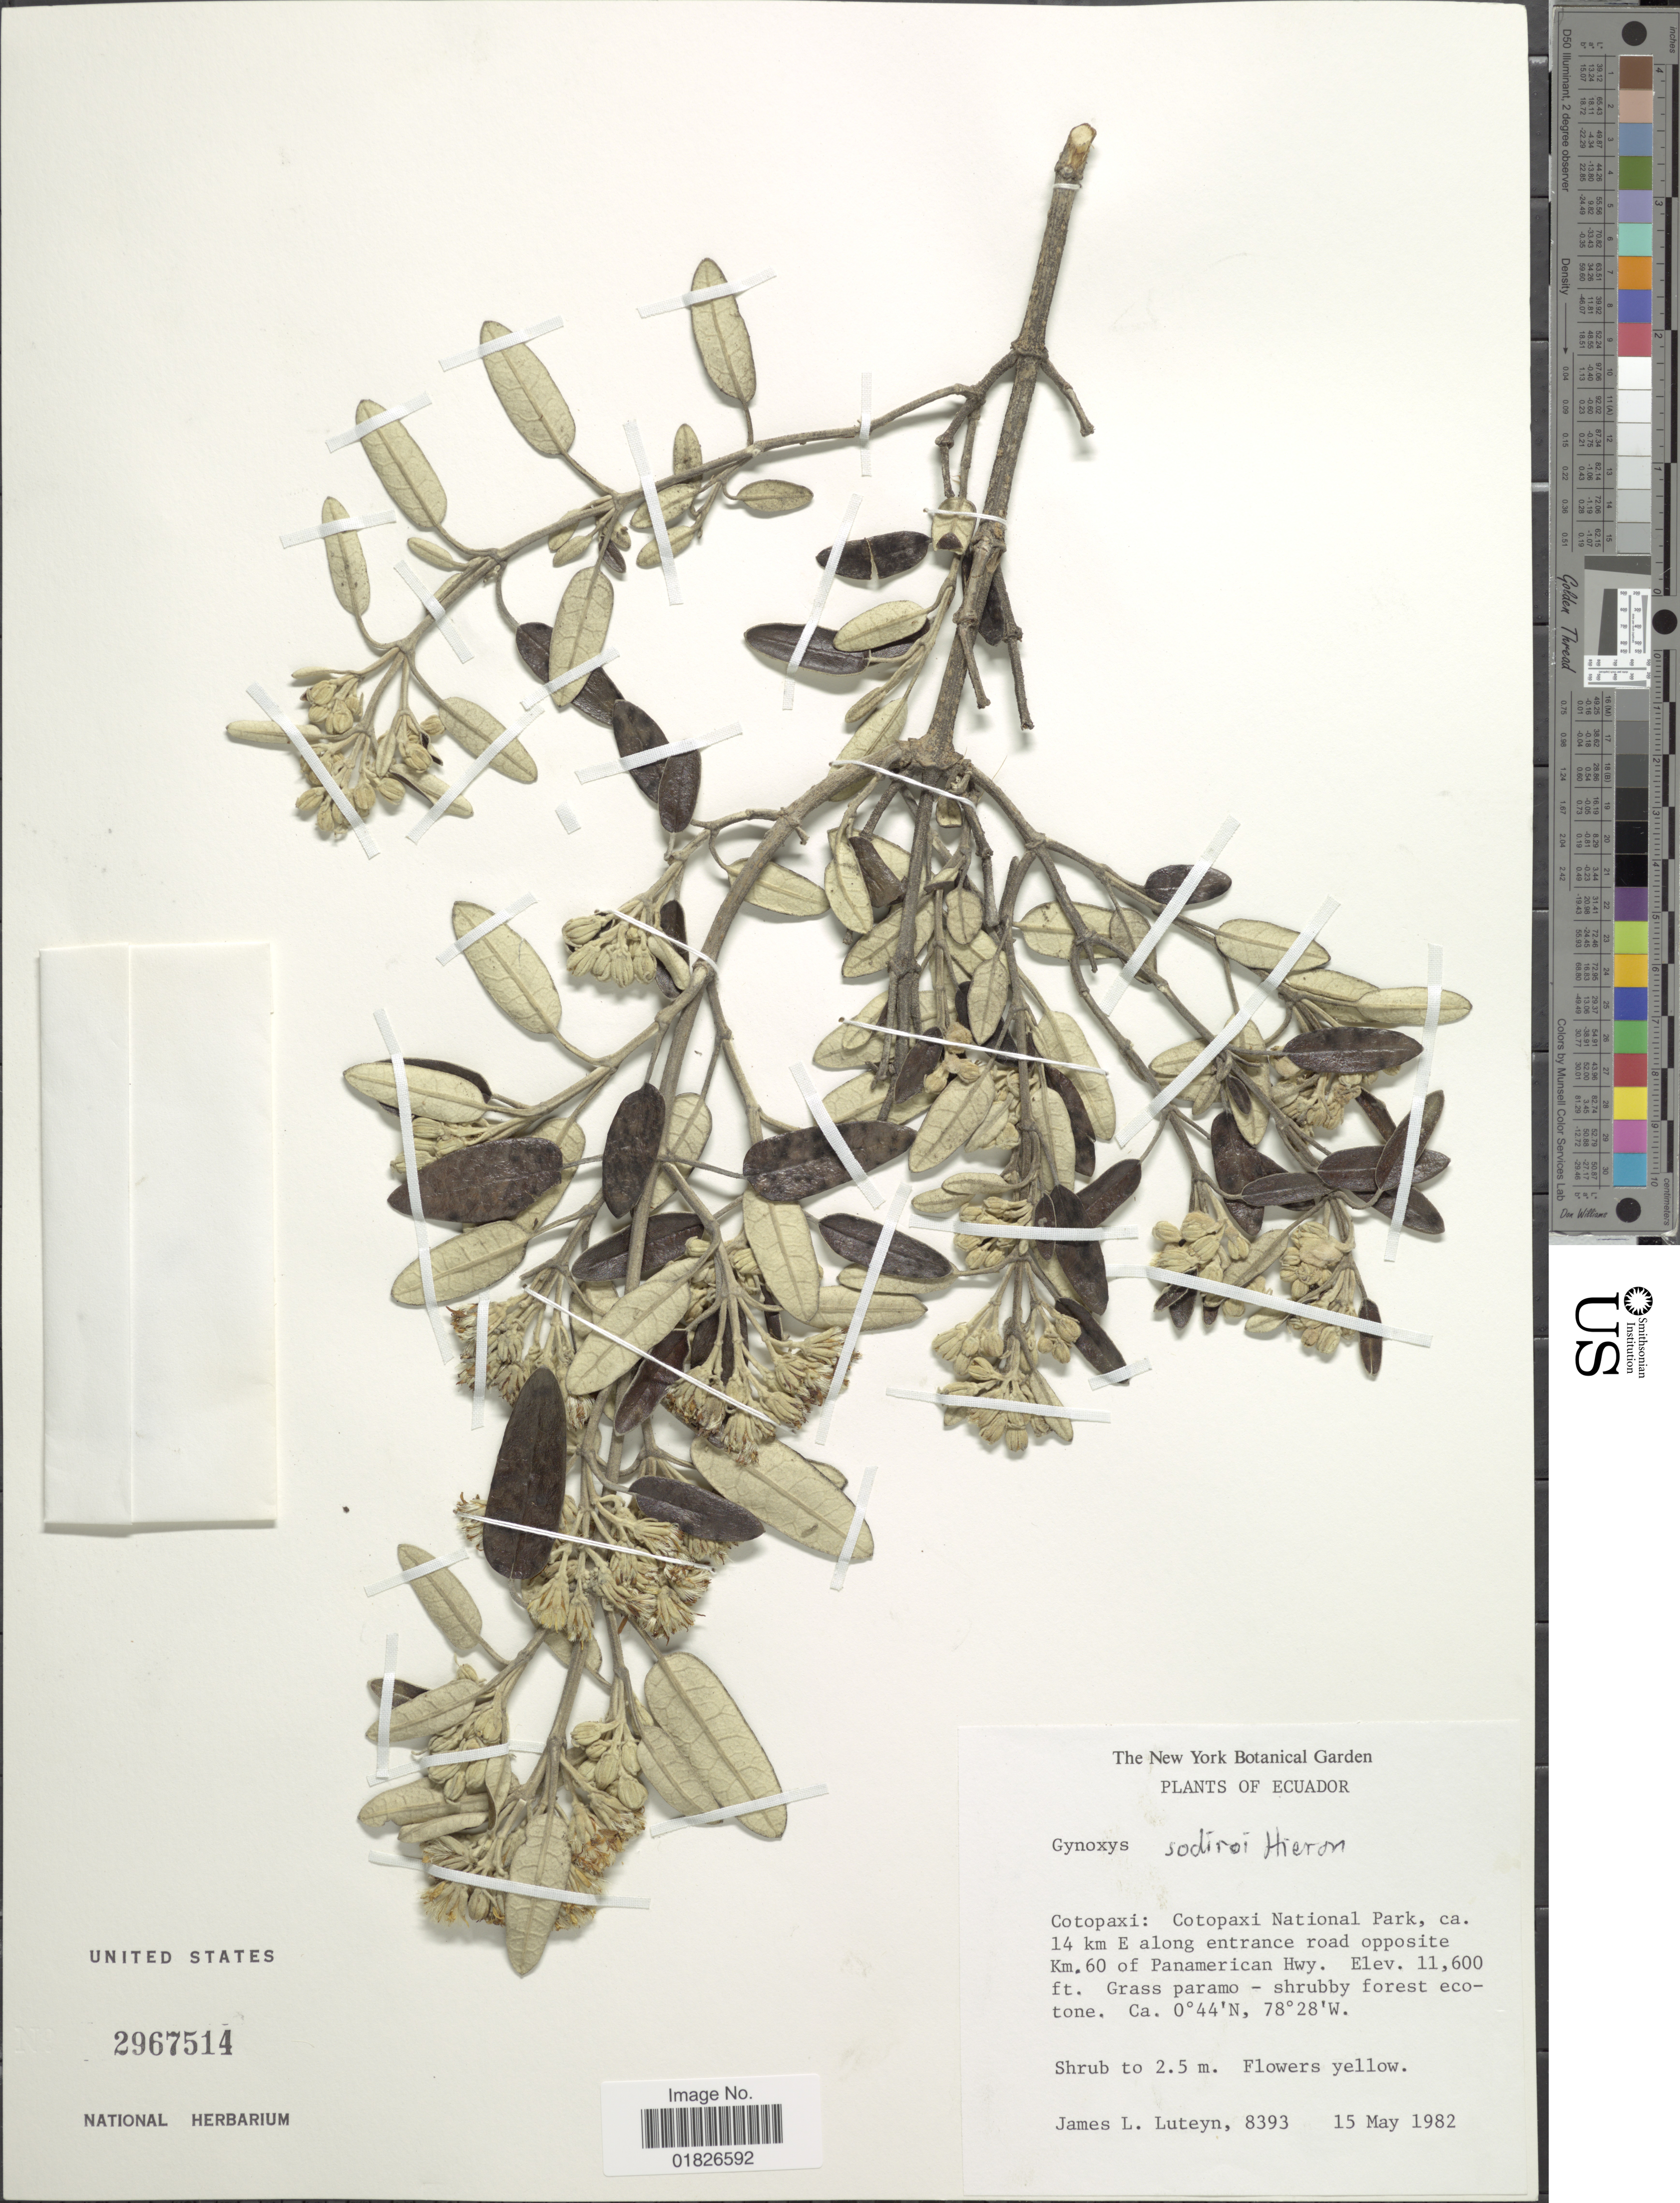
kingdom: Plantae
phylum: Tracheophyta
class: Magnoliopsida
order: Asterales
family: Asteraceae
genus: Gynoxys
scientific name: Gynoxys sodiroi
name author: Hieron.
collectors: J. L. Luteyn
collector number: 8393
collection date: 1982-05-15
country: Ecuador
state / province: Cotopaxi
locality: Cotopaxi National Park, ca 14 km E along entrance road opposite, km 60 of Panamerican Hwy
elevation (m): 3536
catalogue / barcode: US 2967514